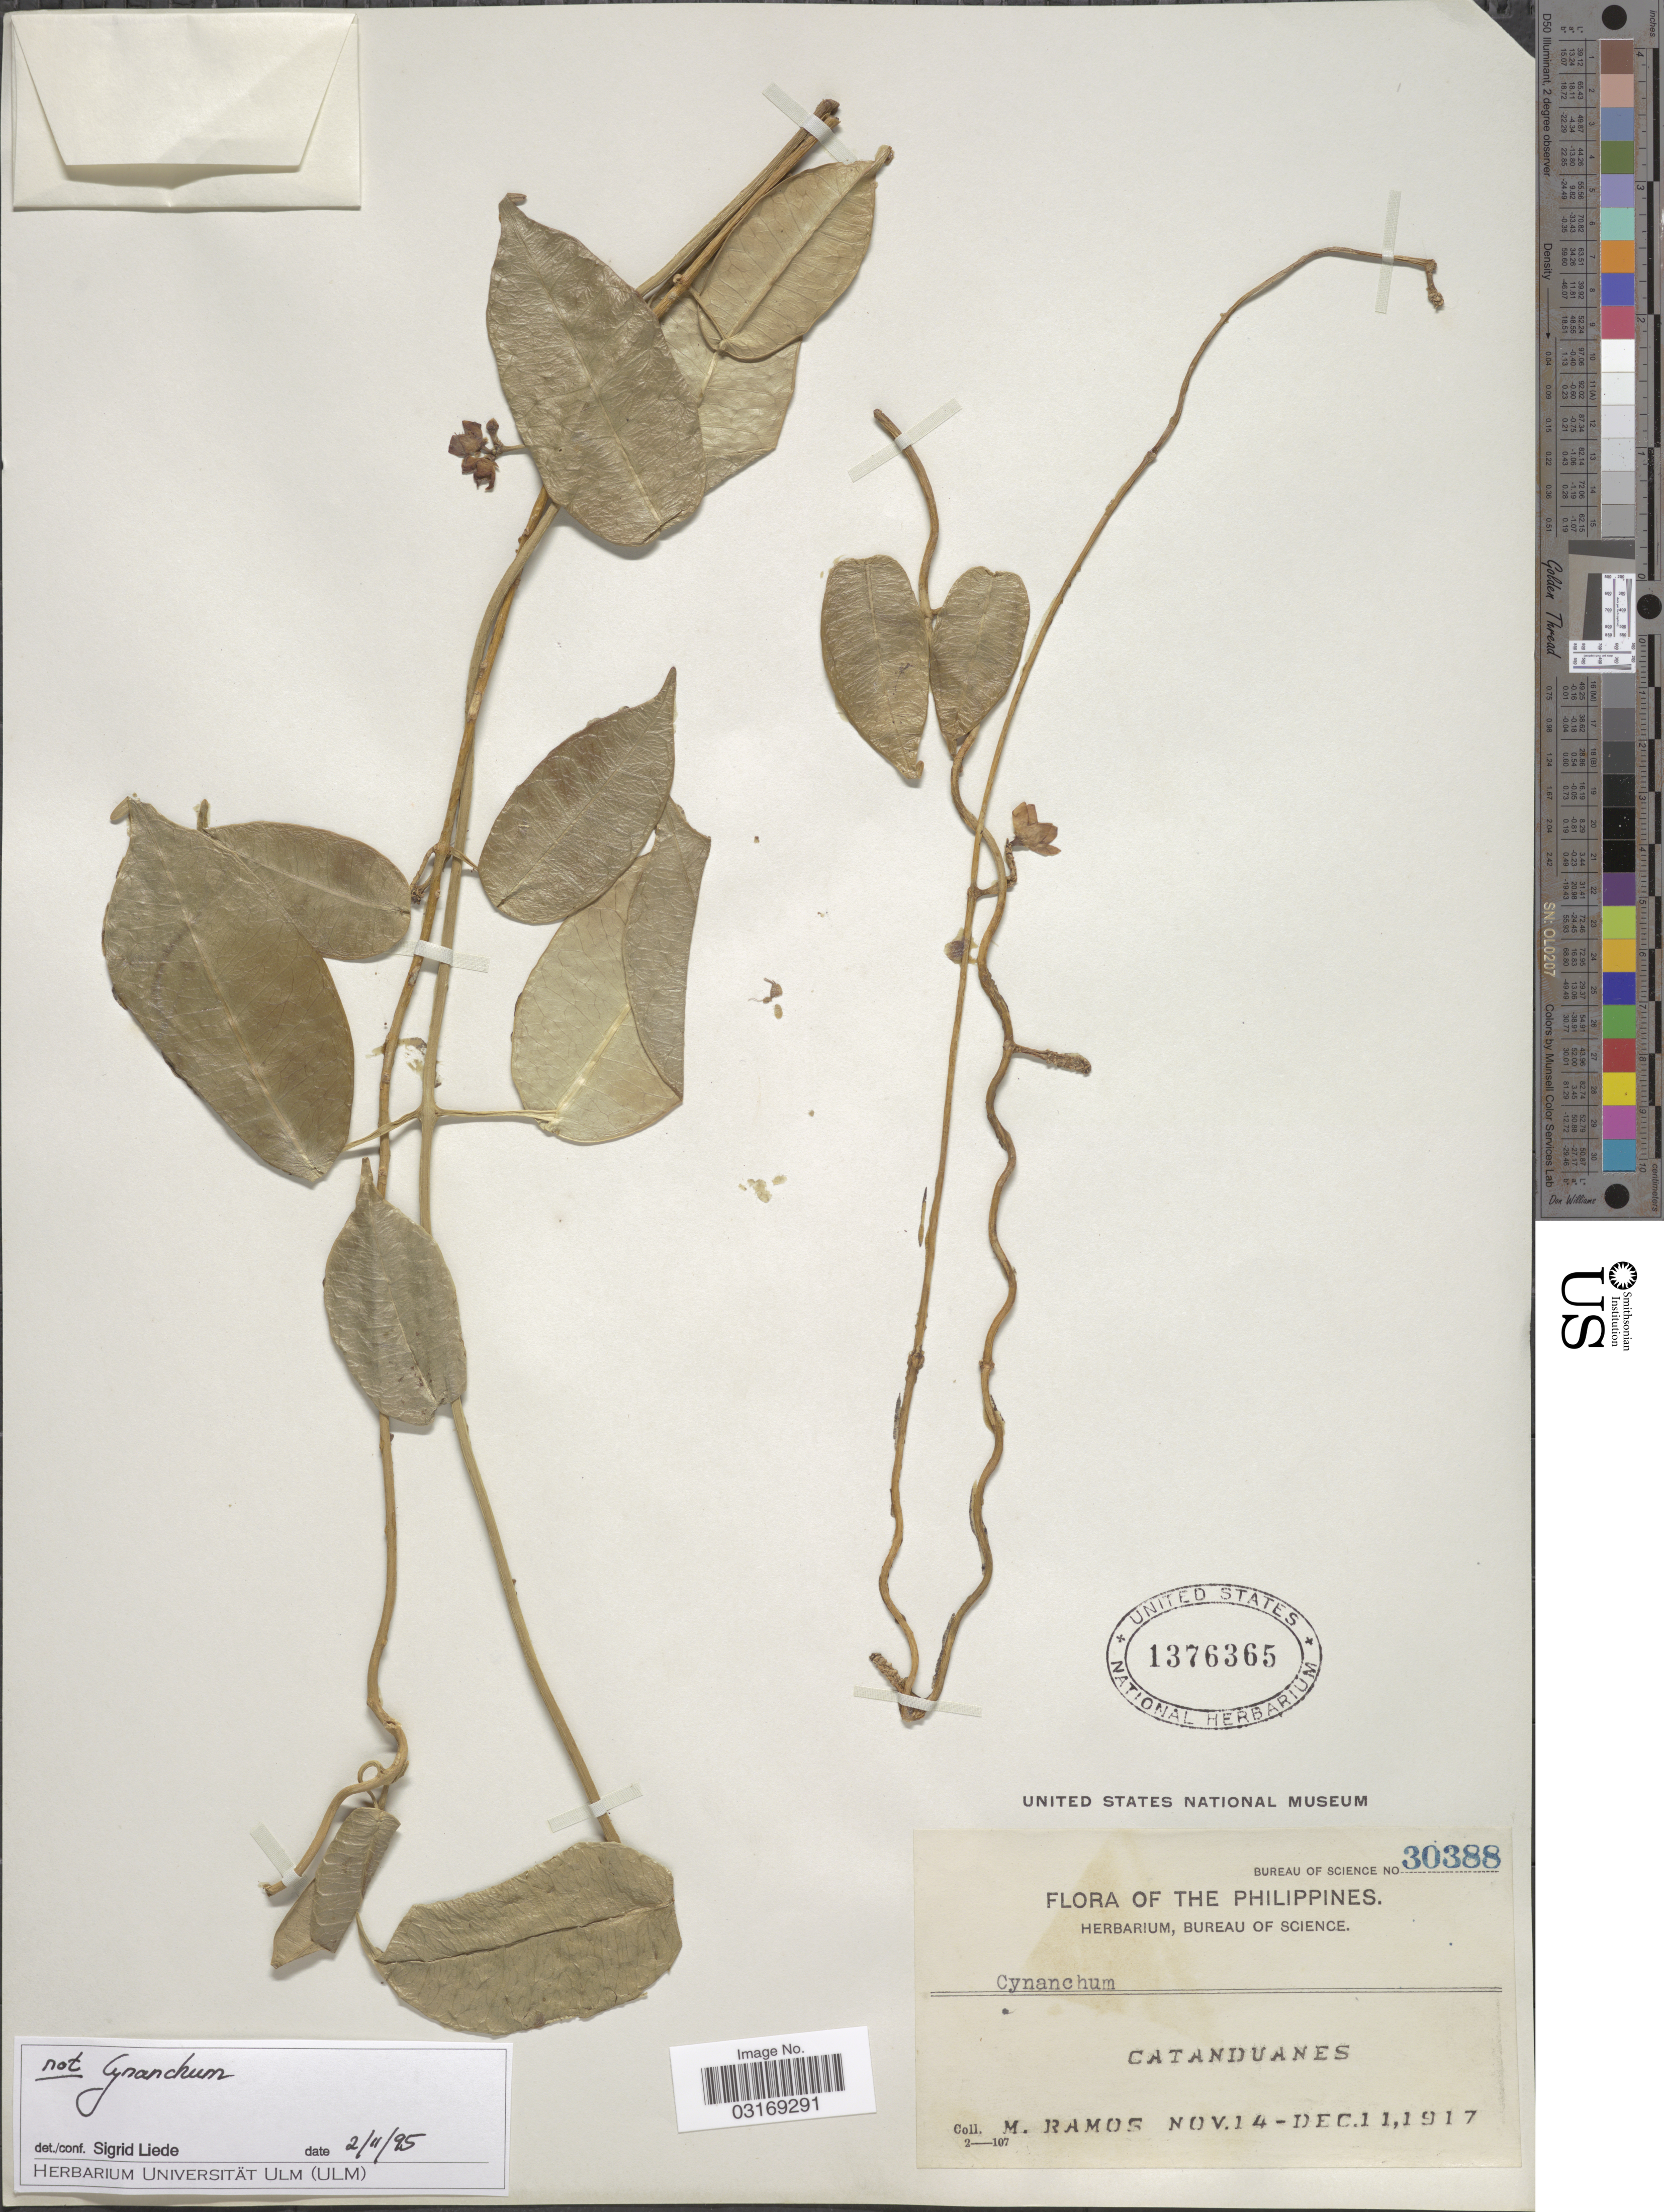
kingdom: Plantae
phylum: Tracheophyta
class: Magnoliopsida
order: Gentianales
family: Apocynaceae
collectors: M. Ramos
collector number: Bureau of Science 30388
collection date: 1917-11-14/1917-12-11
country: Philippines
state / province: Bicol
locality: Catanduanes.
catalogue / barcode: US 1376365